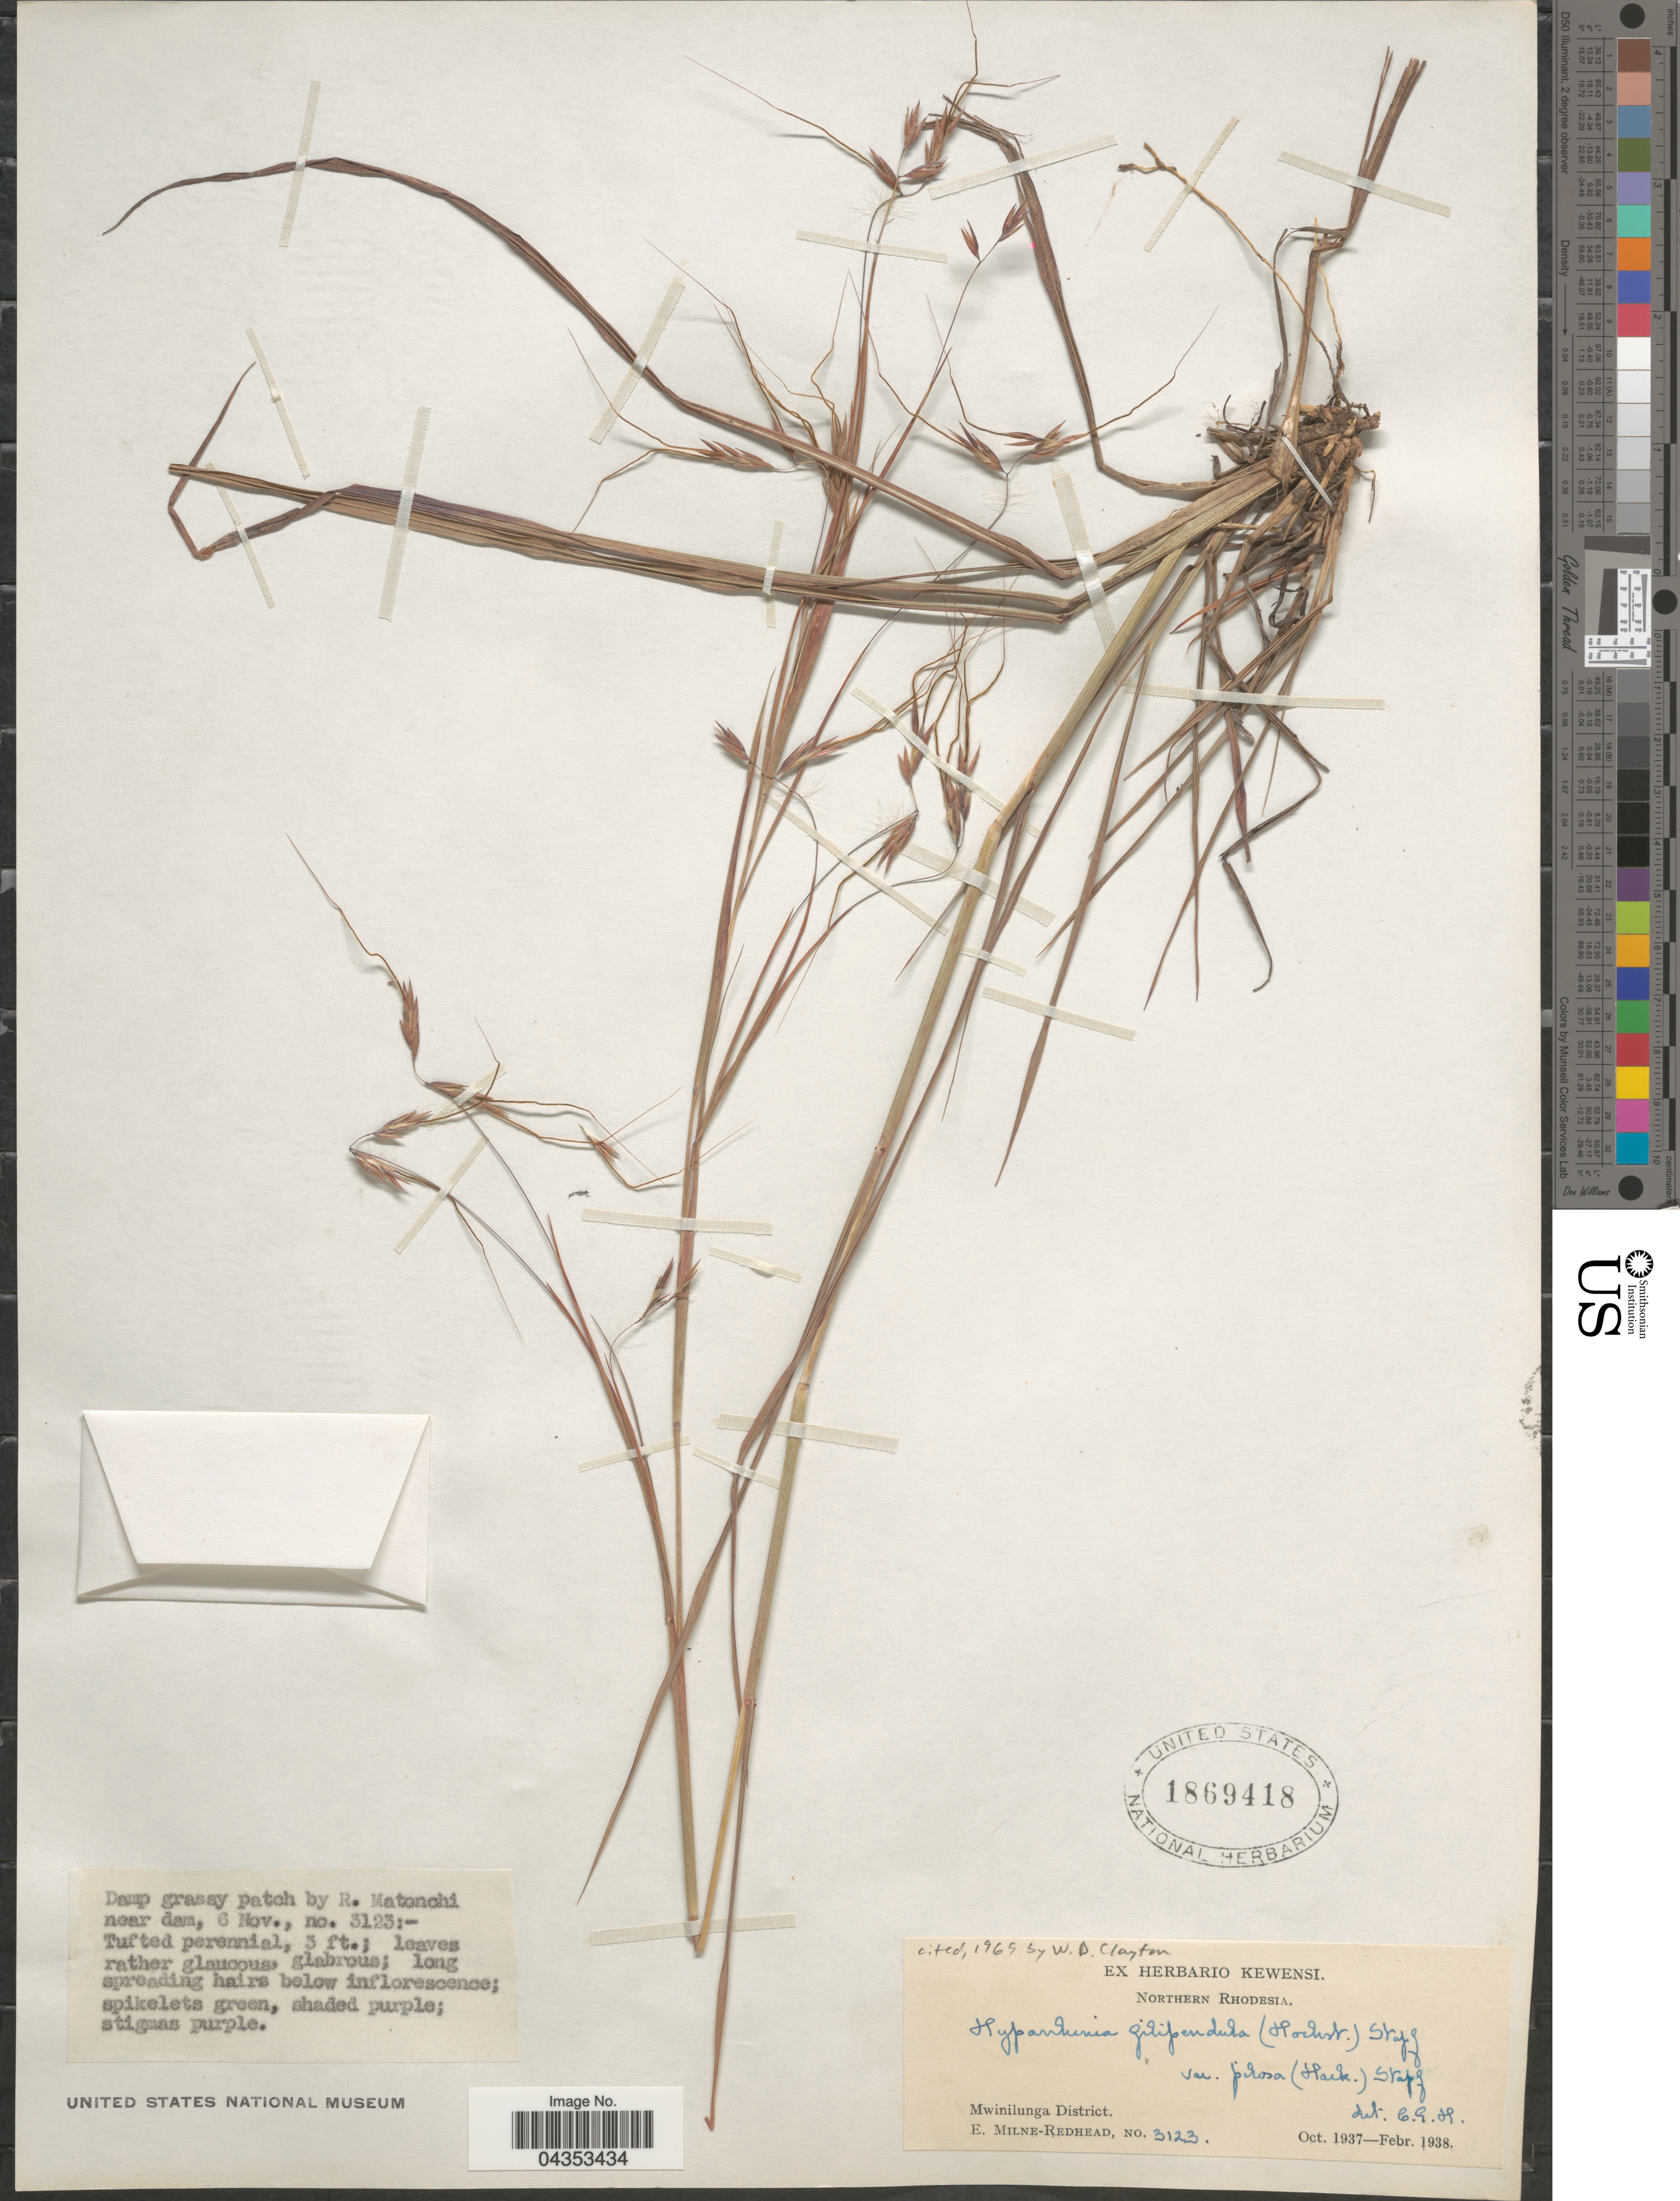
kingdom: Plantae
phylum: Tracheophyta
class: Liliopsida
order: Poales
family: Poaceae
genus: Hyparrhenia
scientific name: Hyparrhenia filipendula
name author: (Hochr.) Stapf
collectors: E. W. Milne-Redhead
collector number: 3123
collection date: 1937-11-06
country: Zambia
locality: Damp grassy patch by R. Matonchi near dam. Northern Rhodesia. Mwinilunga District.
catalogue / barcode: US 1869418